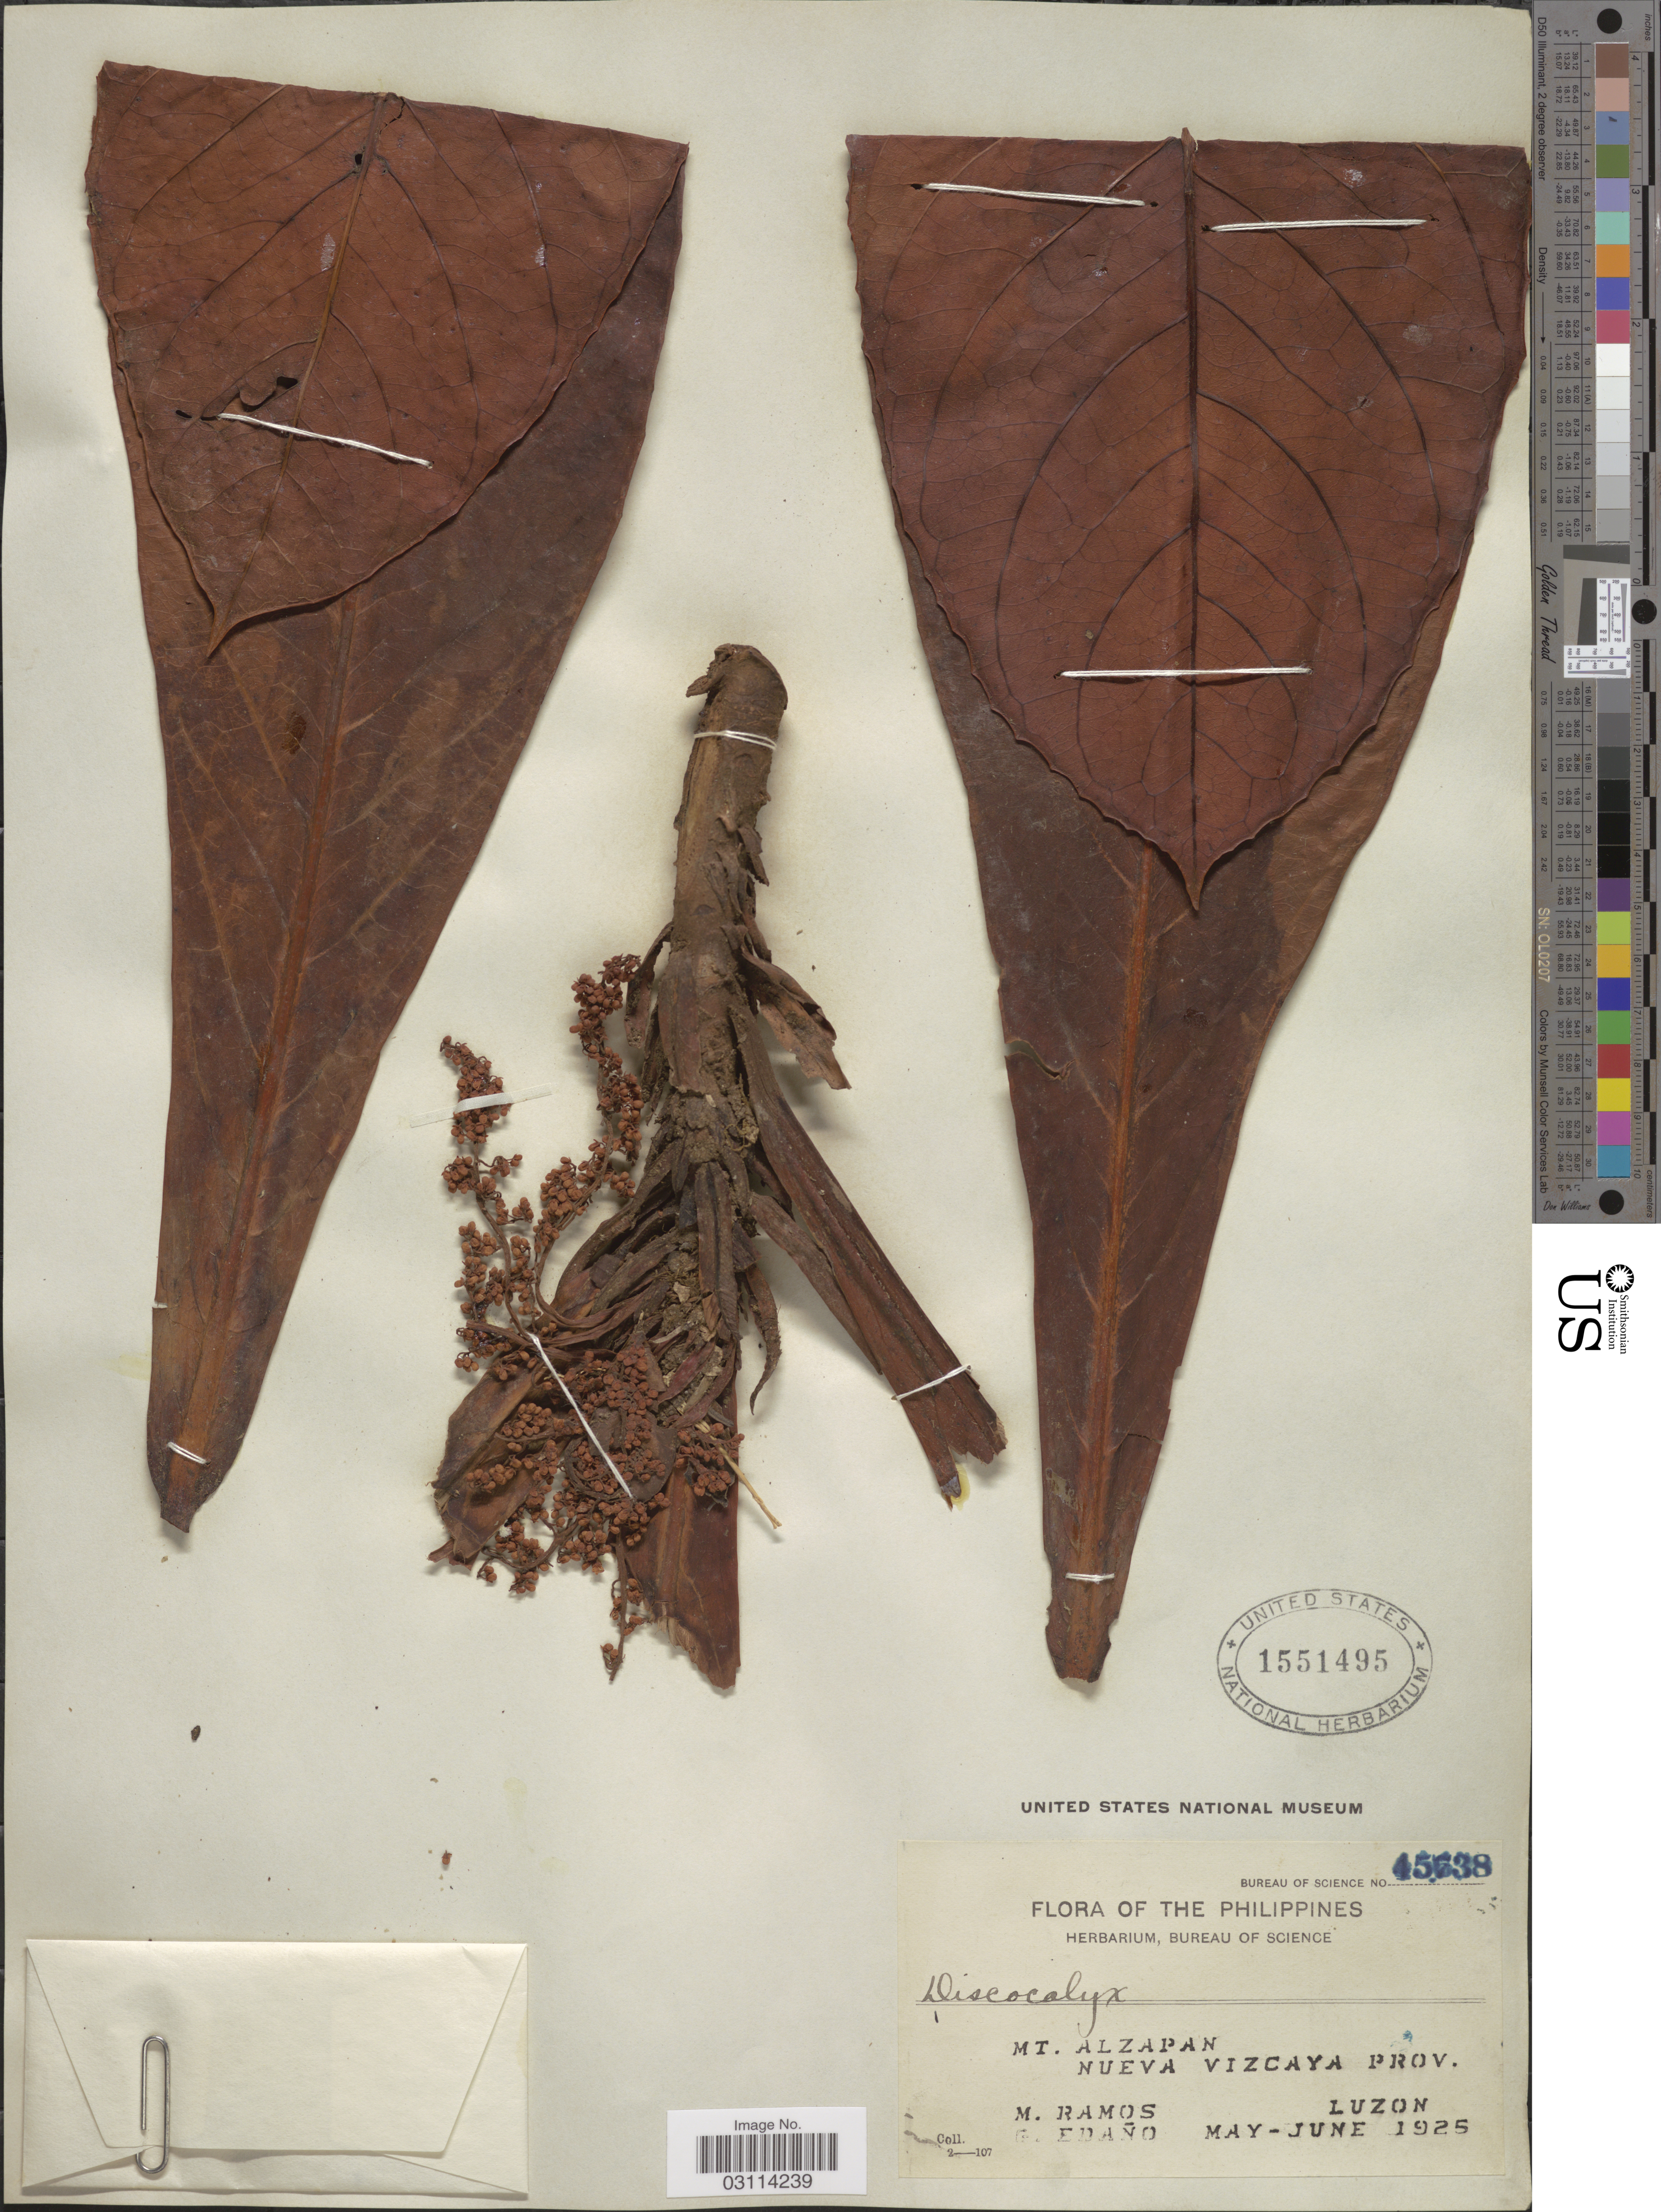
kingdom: Plantae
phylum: Tracheophyta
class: Magnoliopsida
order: Ericales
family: Primulaceae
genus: Discocalyx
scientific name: Discocalyx sp.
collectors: M. Ramos & G. Edaño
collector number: Bureau of Science 45738*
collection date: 1925-05/1925-06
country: Philippines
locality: Mt. Alzapan, Nueva Vizcaya Prov., Luzon.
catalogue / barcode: US 1551495